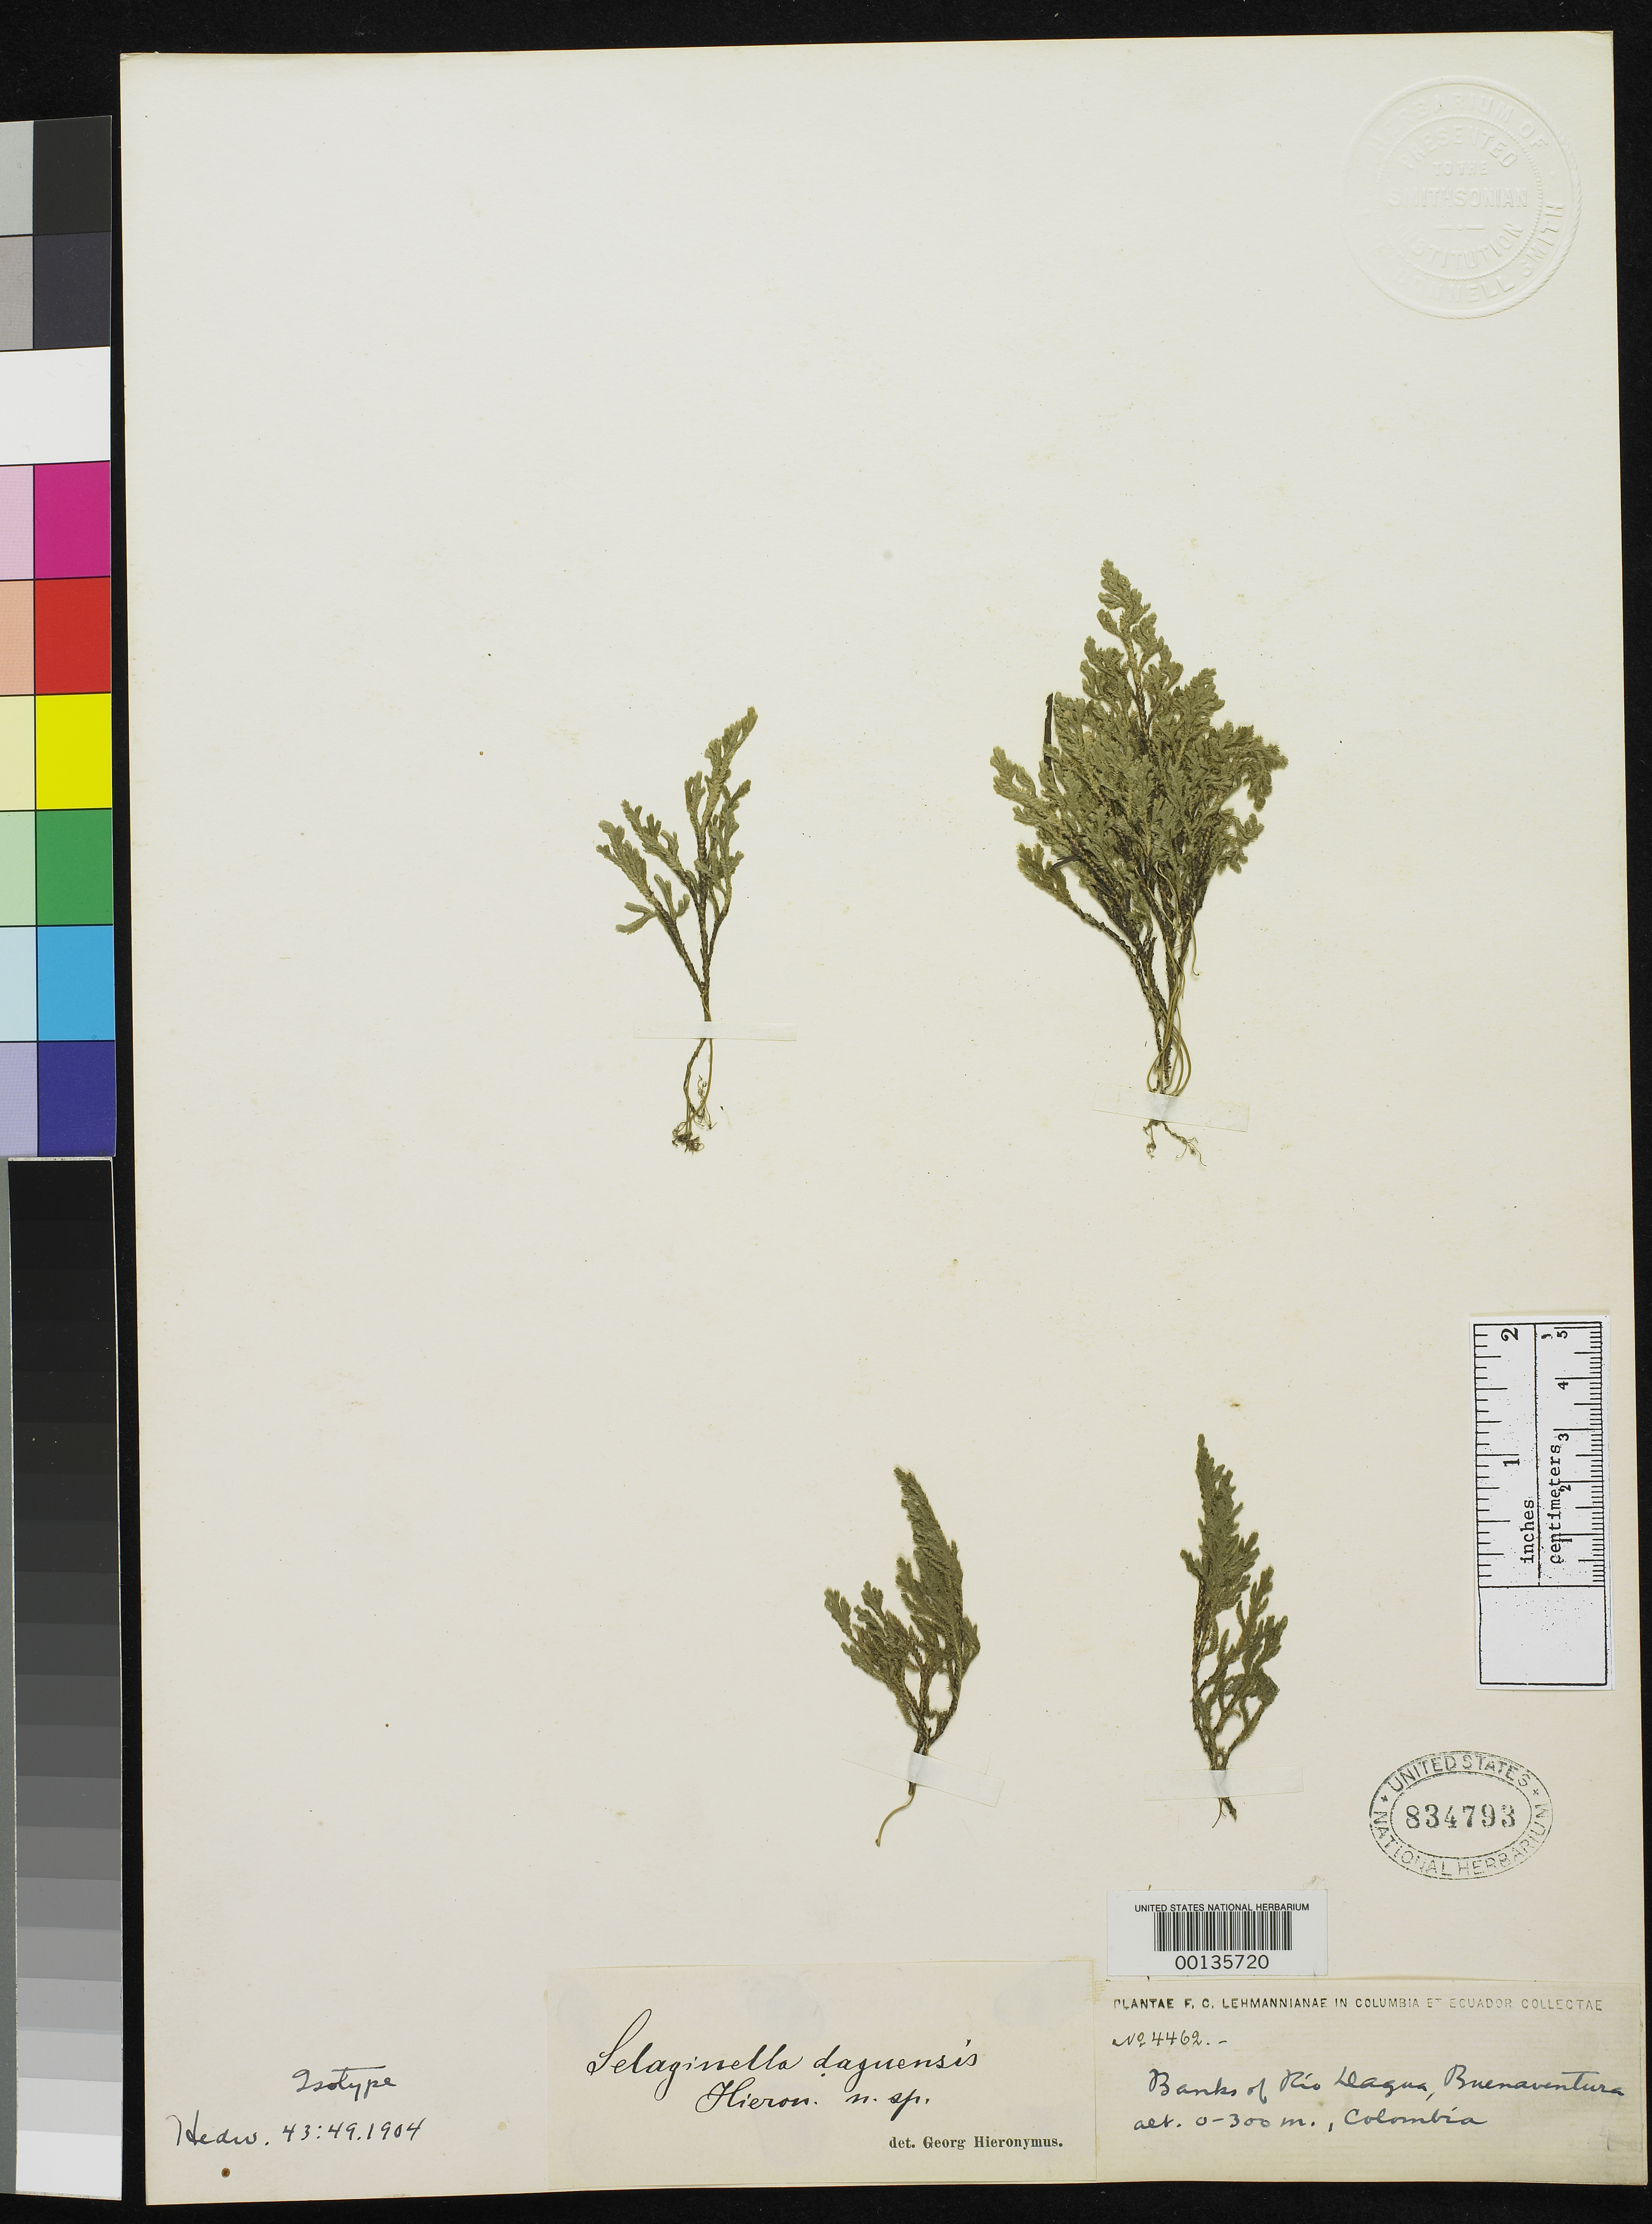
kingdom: Plantae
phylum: Tracheophyta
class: Lycopodiopsida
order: Selaginellales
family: Selaginellaceae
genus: Selaginella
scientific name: Selaginella daguensis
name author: Hieron.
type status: Type Collection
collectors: F. C. Lehmann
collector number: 4462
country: Colombia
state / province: Valle del Cauca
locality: Banks of Rio Dagua, Buena Ventura.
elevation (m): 0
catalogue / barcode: US 834793